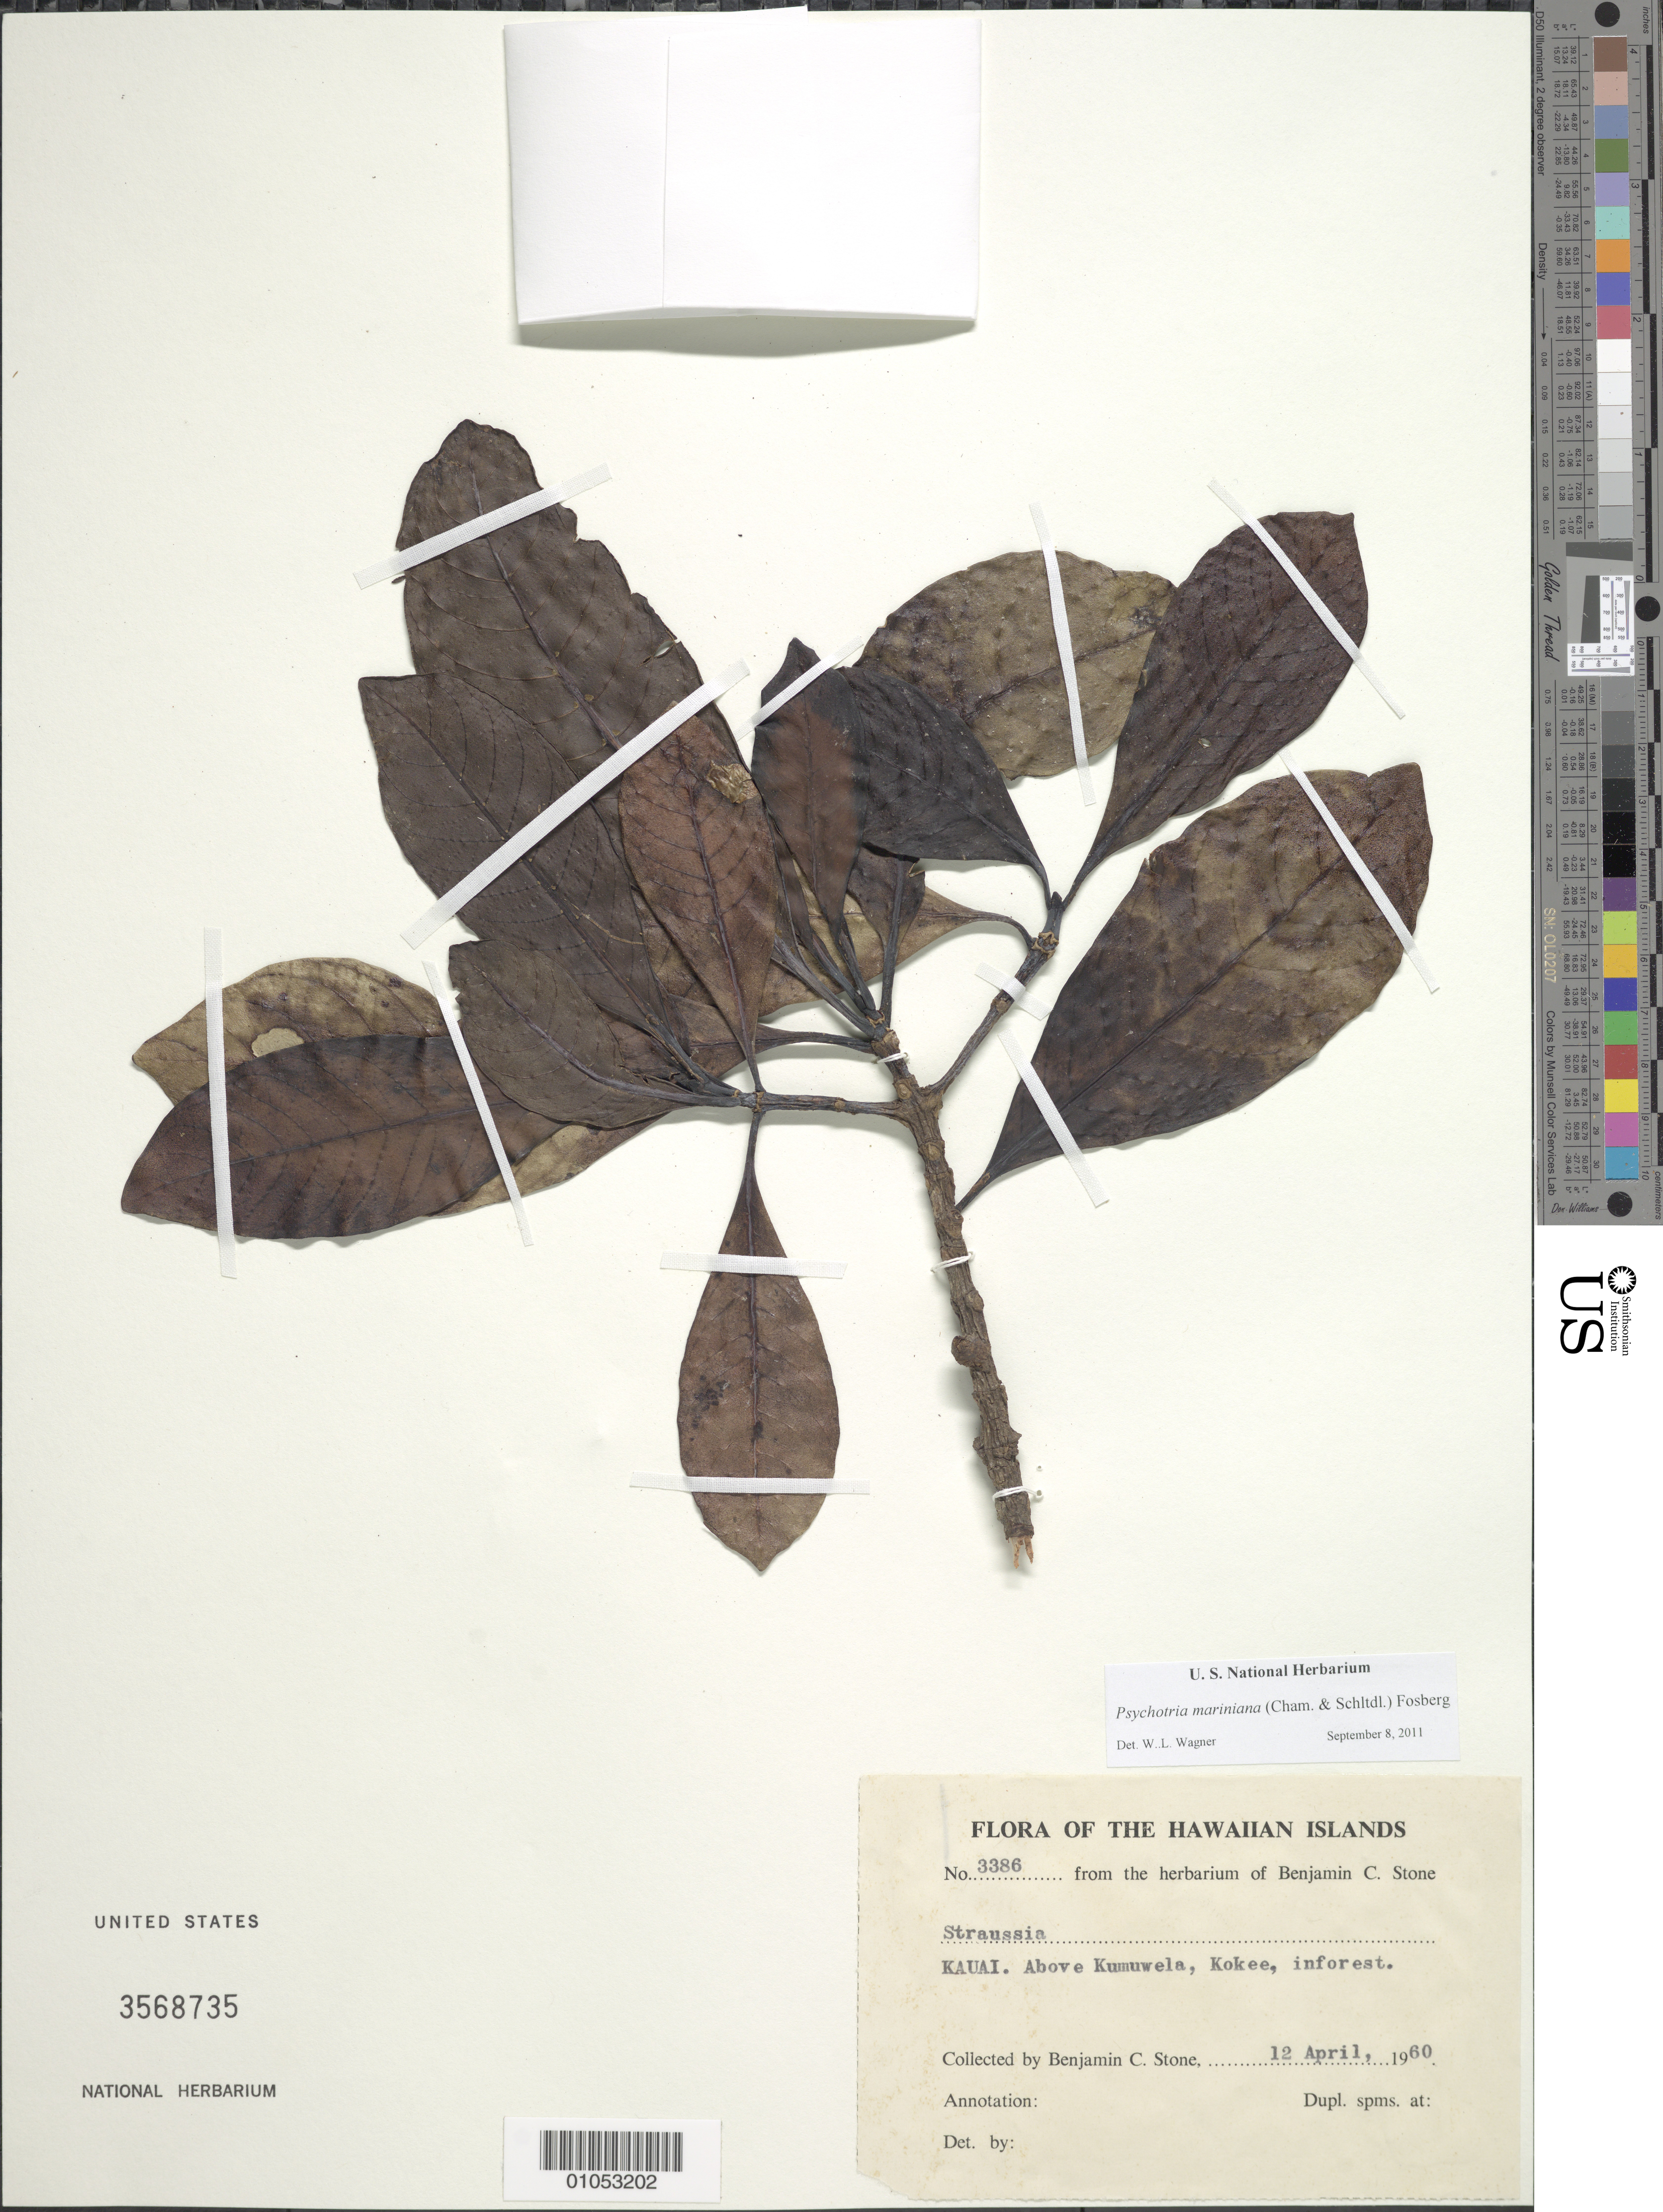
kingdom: Plantae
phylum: Tracheophyta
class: Magnoliopsida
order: Gentianales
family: Rubiaceae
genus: Psychotria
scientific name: Psychotria mariniana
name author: (Cham. & Schltdl.) Fosberg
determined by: Wagner, W. L., (BOT), Smithsonian Institution - National Museum of Natural History (UNITED STATES)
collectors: B. C. Stone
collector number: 3386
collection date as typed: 12 Apr 1960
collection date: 1960-04-12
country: United States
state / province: Hawaii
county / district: Kauai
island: Kaua'i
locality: Above Kumuwela, Kokee, in forest.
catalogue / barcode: US 3568735